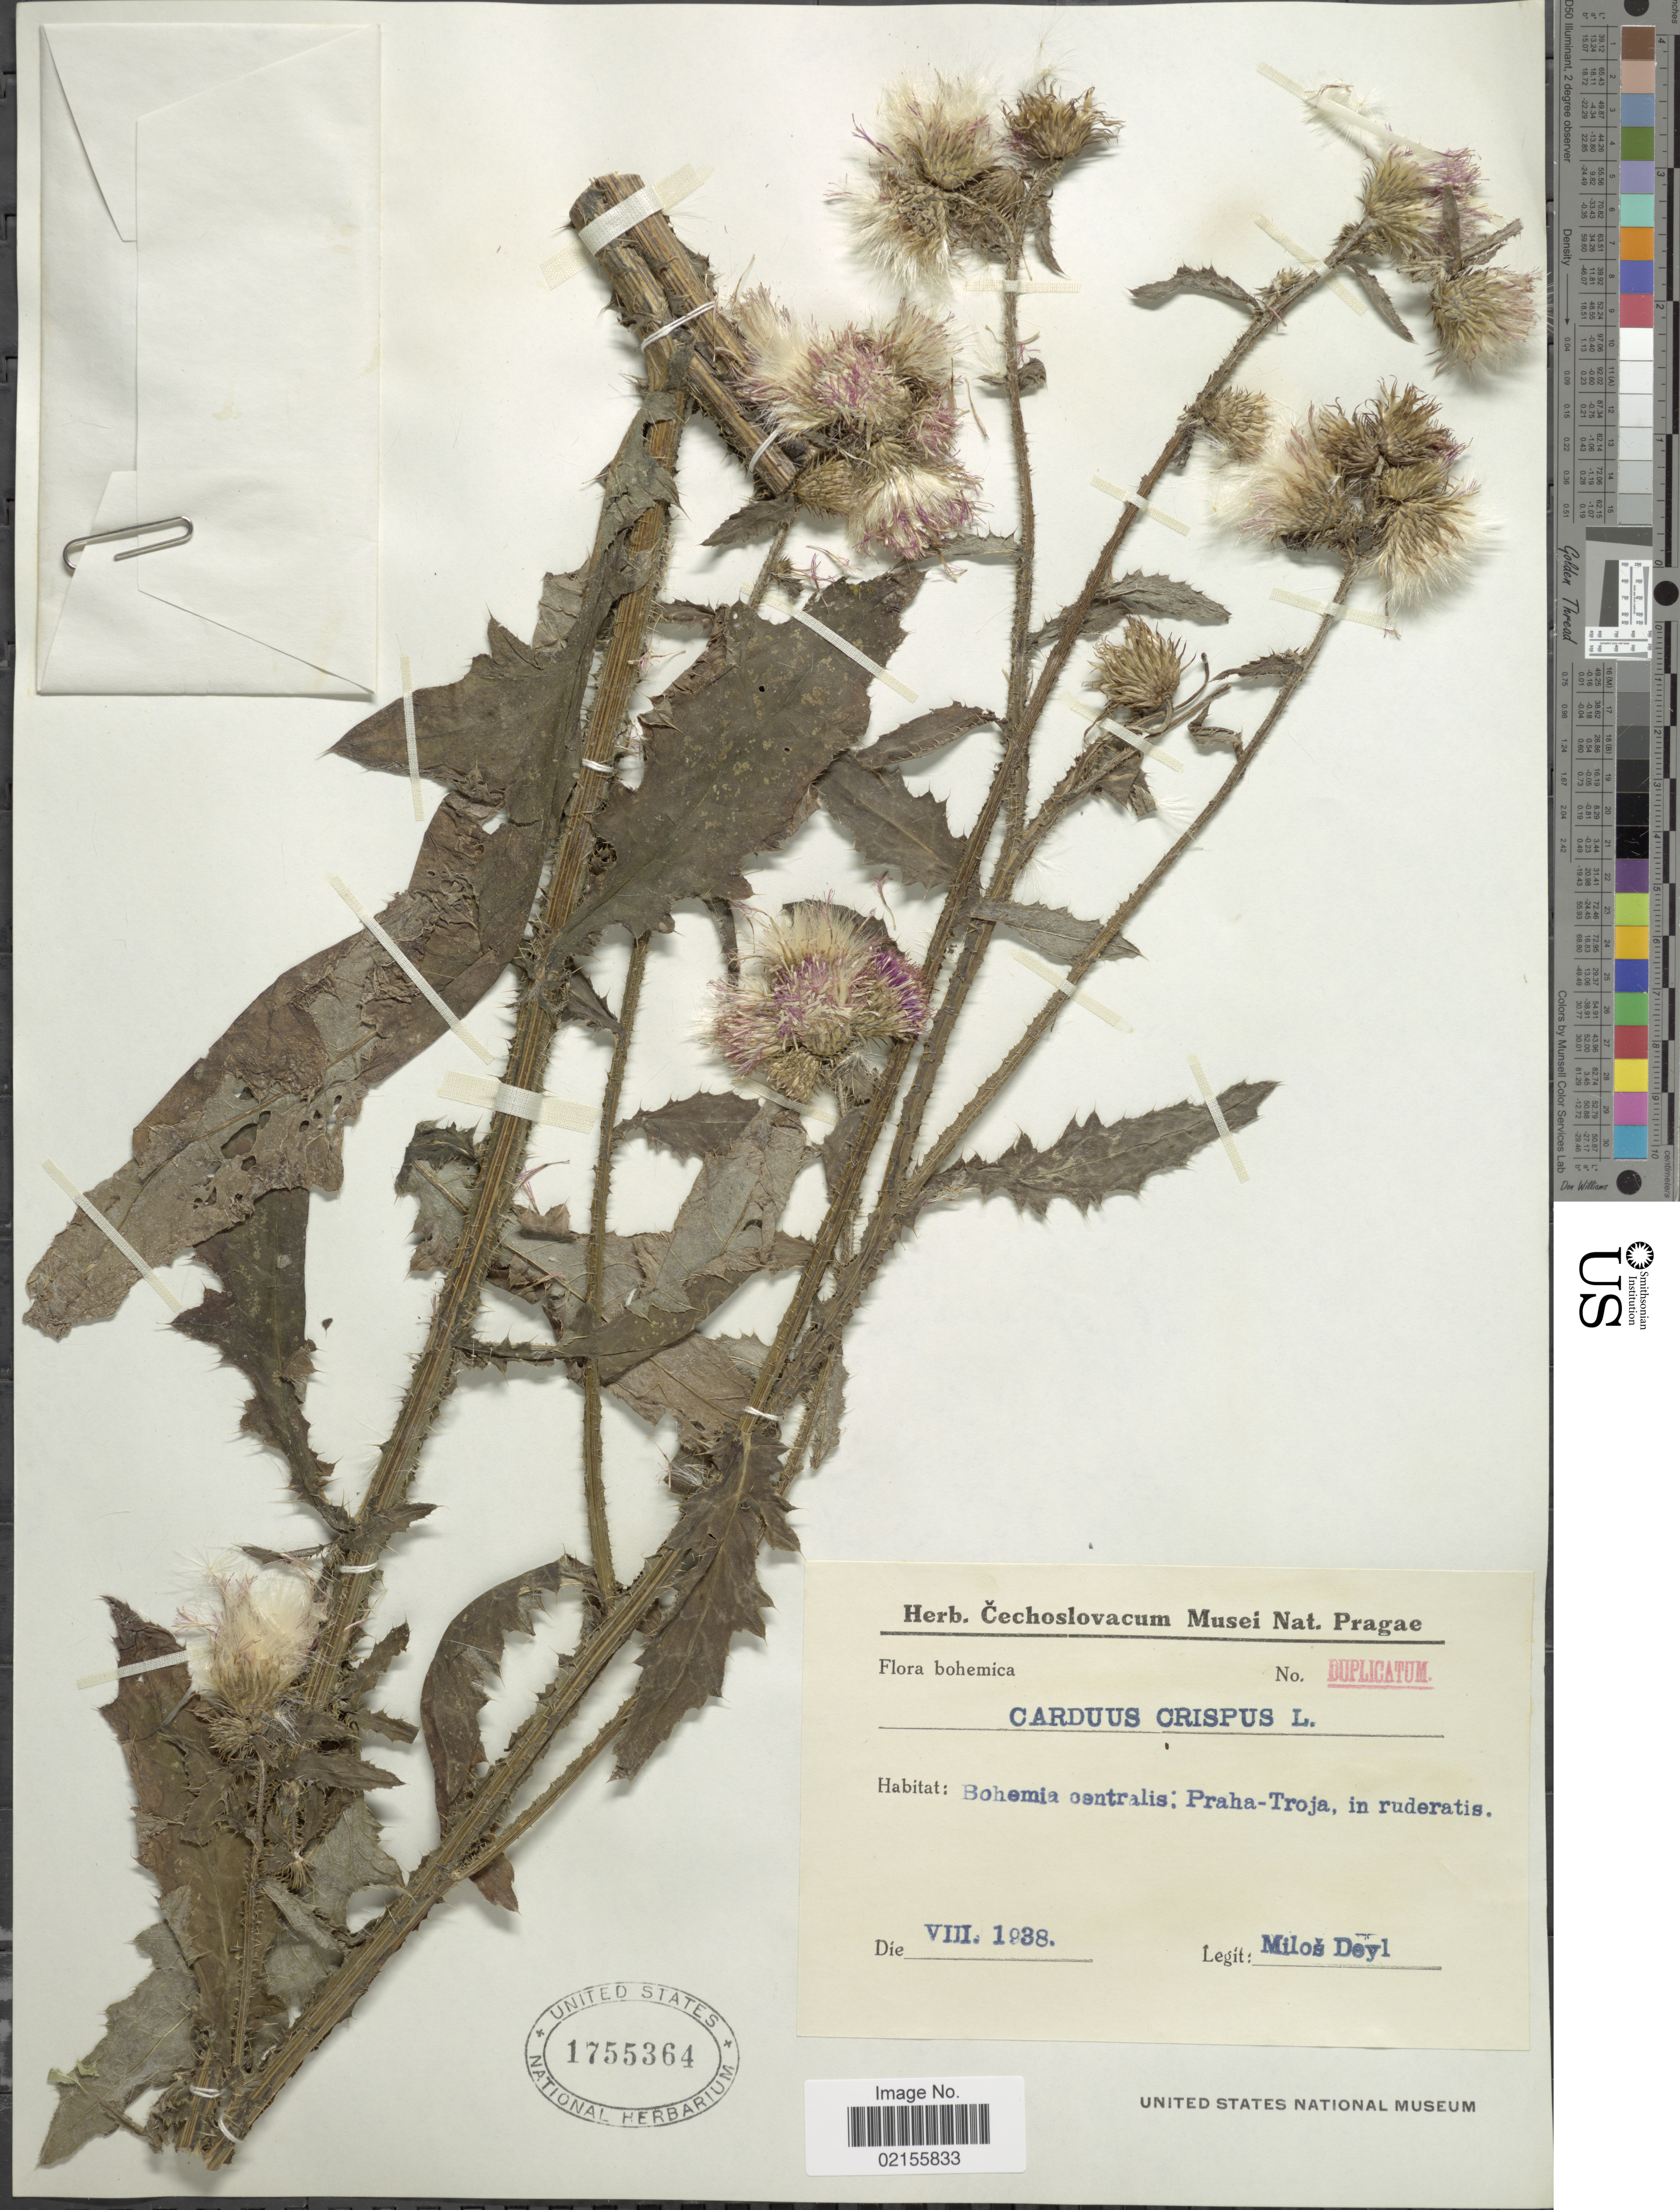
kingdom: Plantae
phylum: Tracheophyta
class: Magnoliopsida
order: Asterales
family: Asteraceae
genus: Carduus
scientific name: Carduus crispus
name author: L.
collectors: M. Deyl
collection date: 1938-08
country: Czechia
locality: Bohemica, Bohemia centralis; Praha-Troja, in ruderatis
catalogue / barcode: US 1755364